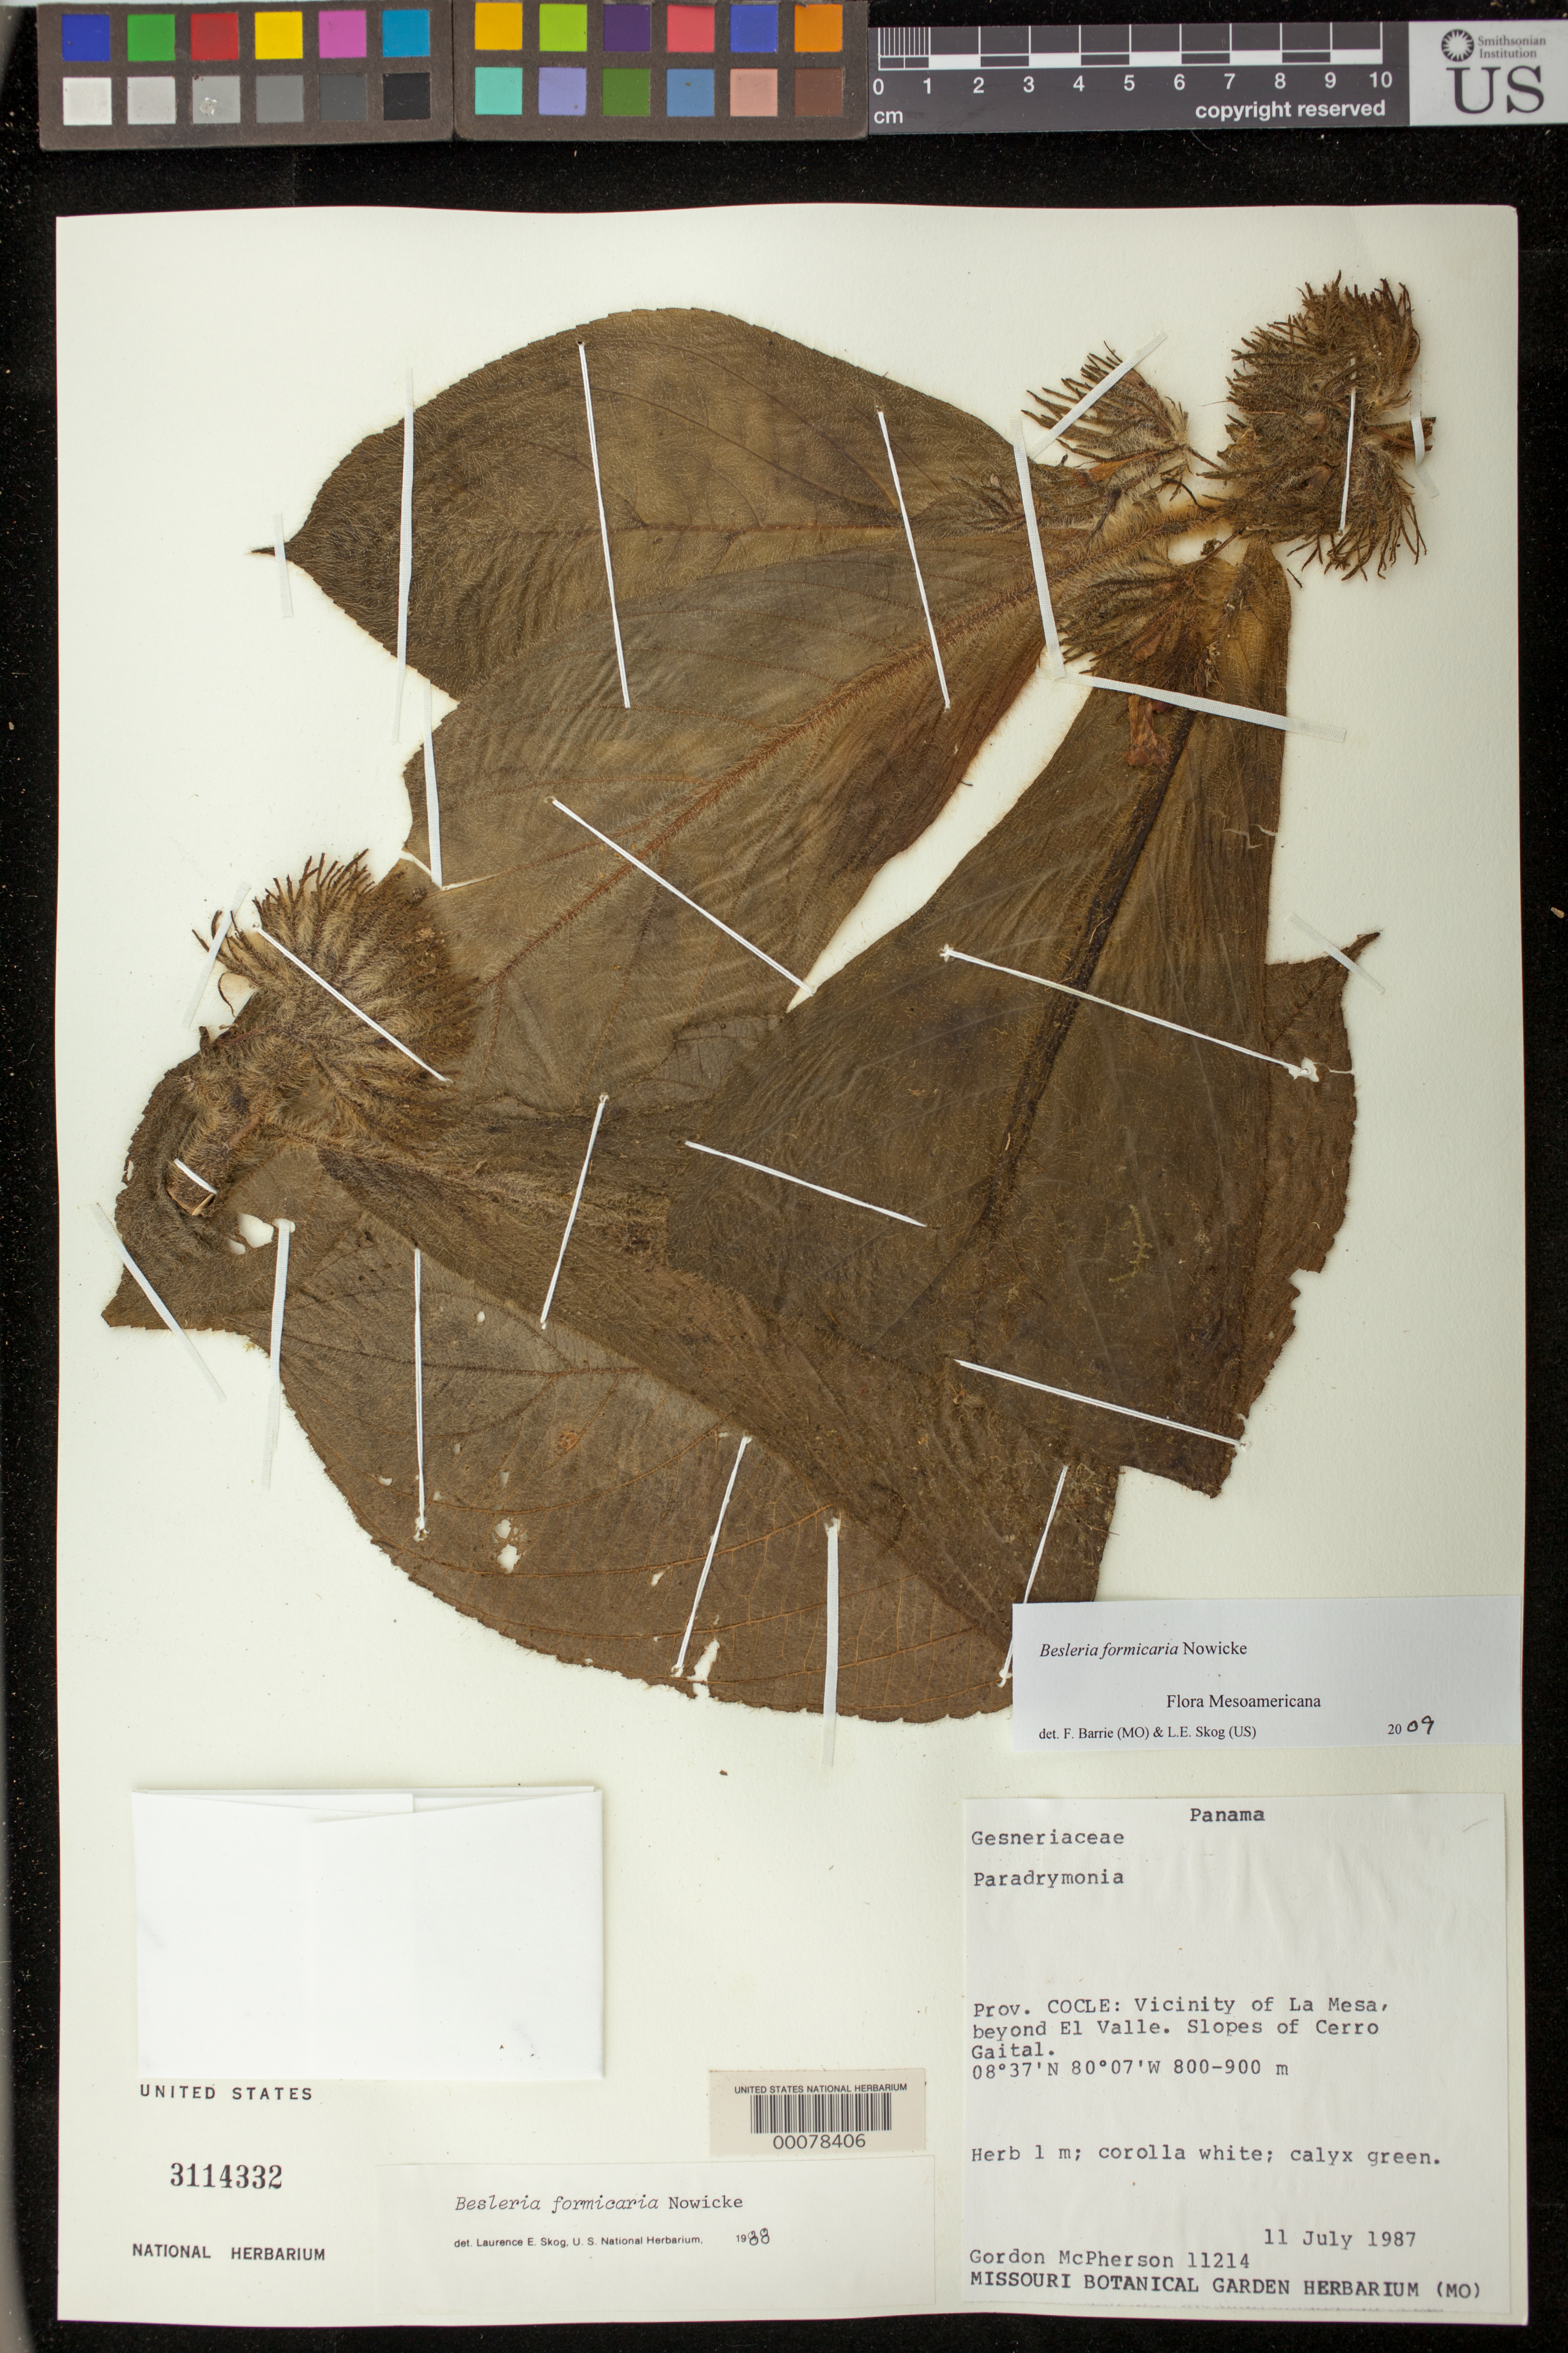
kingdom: Plantae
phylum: Tracheophyta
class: Magnoliopsida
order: Lamiales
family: Gesneriaceae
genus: Besleria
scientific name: Besleria formicaria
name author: Nowicke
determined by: Skog, Laurence E.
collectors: G. D. McPherson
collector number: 11214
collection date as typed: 11 Jul 1987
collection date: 1987-07-11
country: Panama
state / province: Coclé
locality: Vicinity of La Mesa, beyond El Valle, slopes of Cerro Gaital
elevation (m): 800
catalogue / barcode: US 3114332